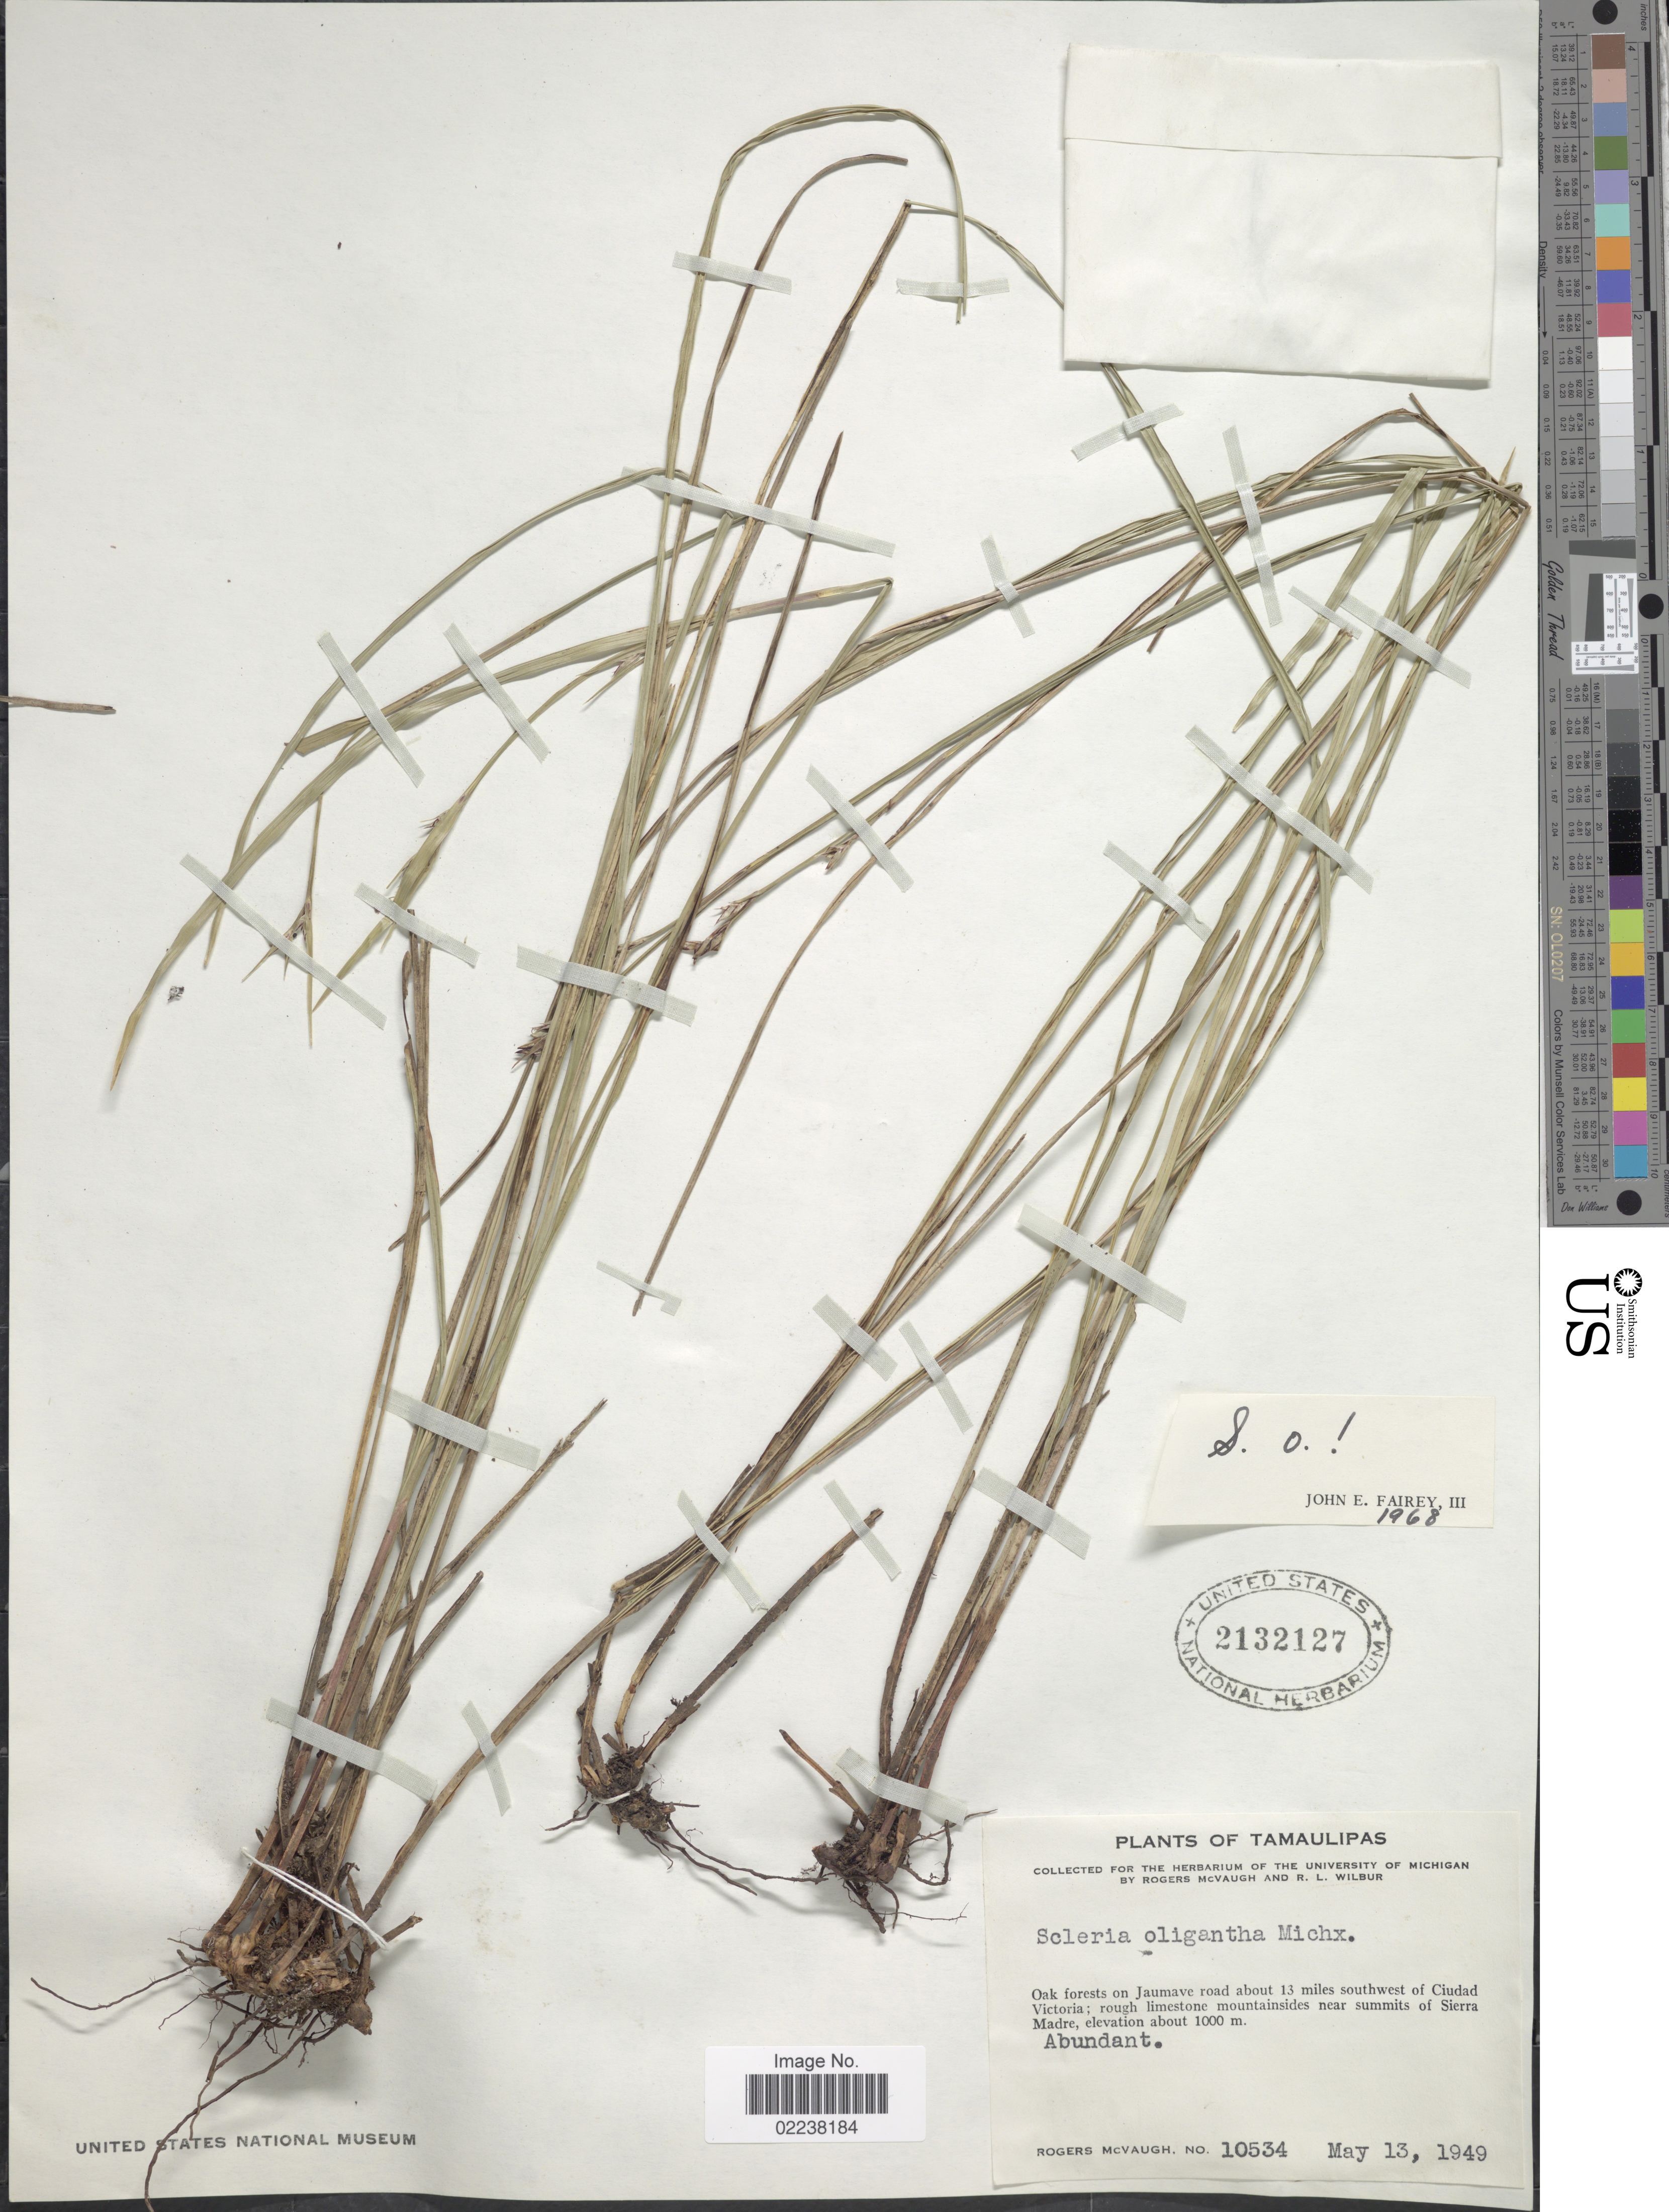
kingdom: Plantae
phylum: Tracheophyta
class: Liliopsida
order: Poales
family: Cyperaceae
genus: Scleria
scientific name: Scleria oligantha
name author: Michx.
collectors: R. McVaugh & R. L. Wilbur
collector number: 10534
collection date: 1949-05-13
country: Mexico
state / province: Tamaulipas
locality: Oak forest on Jaumave road about 13 miles southwest of Ciudad Victoria; rough limestone mountainsides near summits of Sierra Madre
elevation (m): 1000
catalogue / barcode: US 2132127